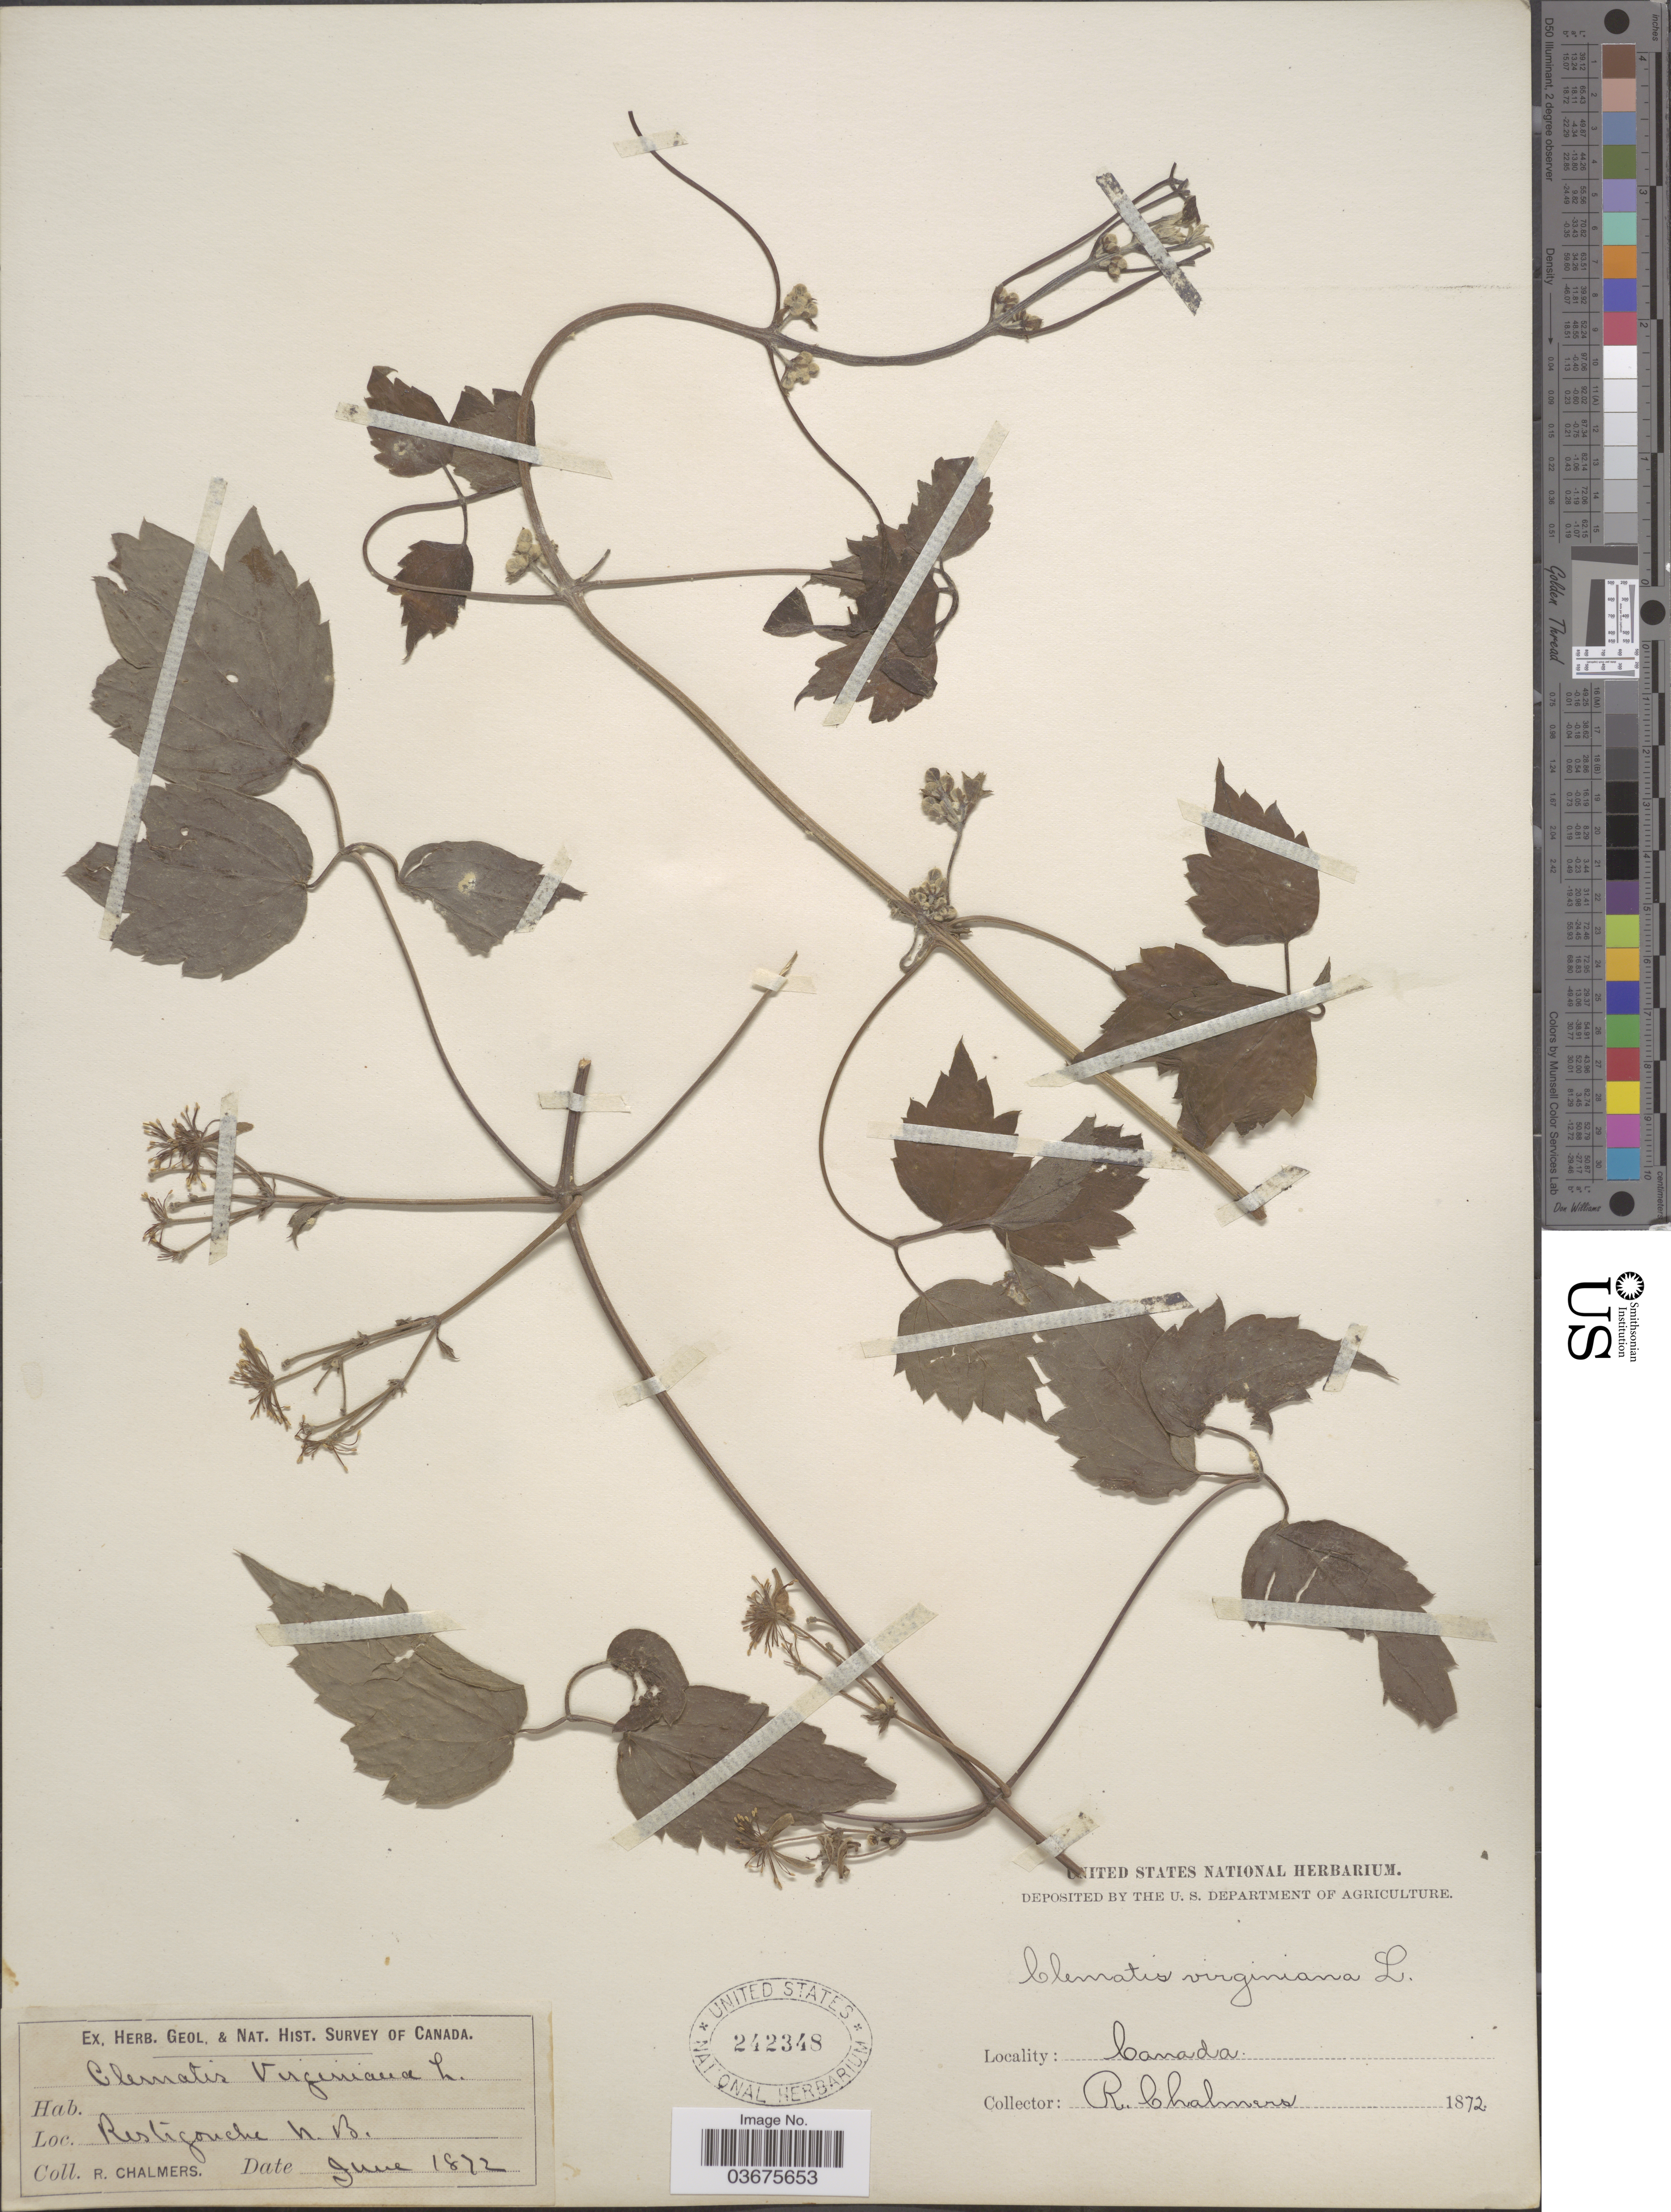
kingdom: Plantae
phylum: Tracheophyta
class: Magnoliopsida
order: Ranunculales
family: Ranunculaceae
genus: Clematis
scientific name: Clematis virginiana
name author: L.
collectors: R. Chalmers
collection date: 1872-06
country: Canada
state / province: New Brunswick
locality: Restigouche.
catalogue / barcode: US 242348